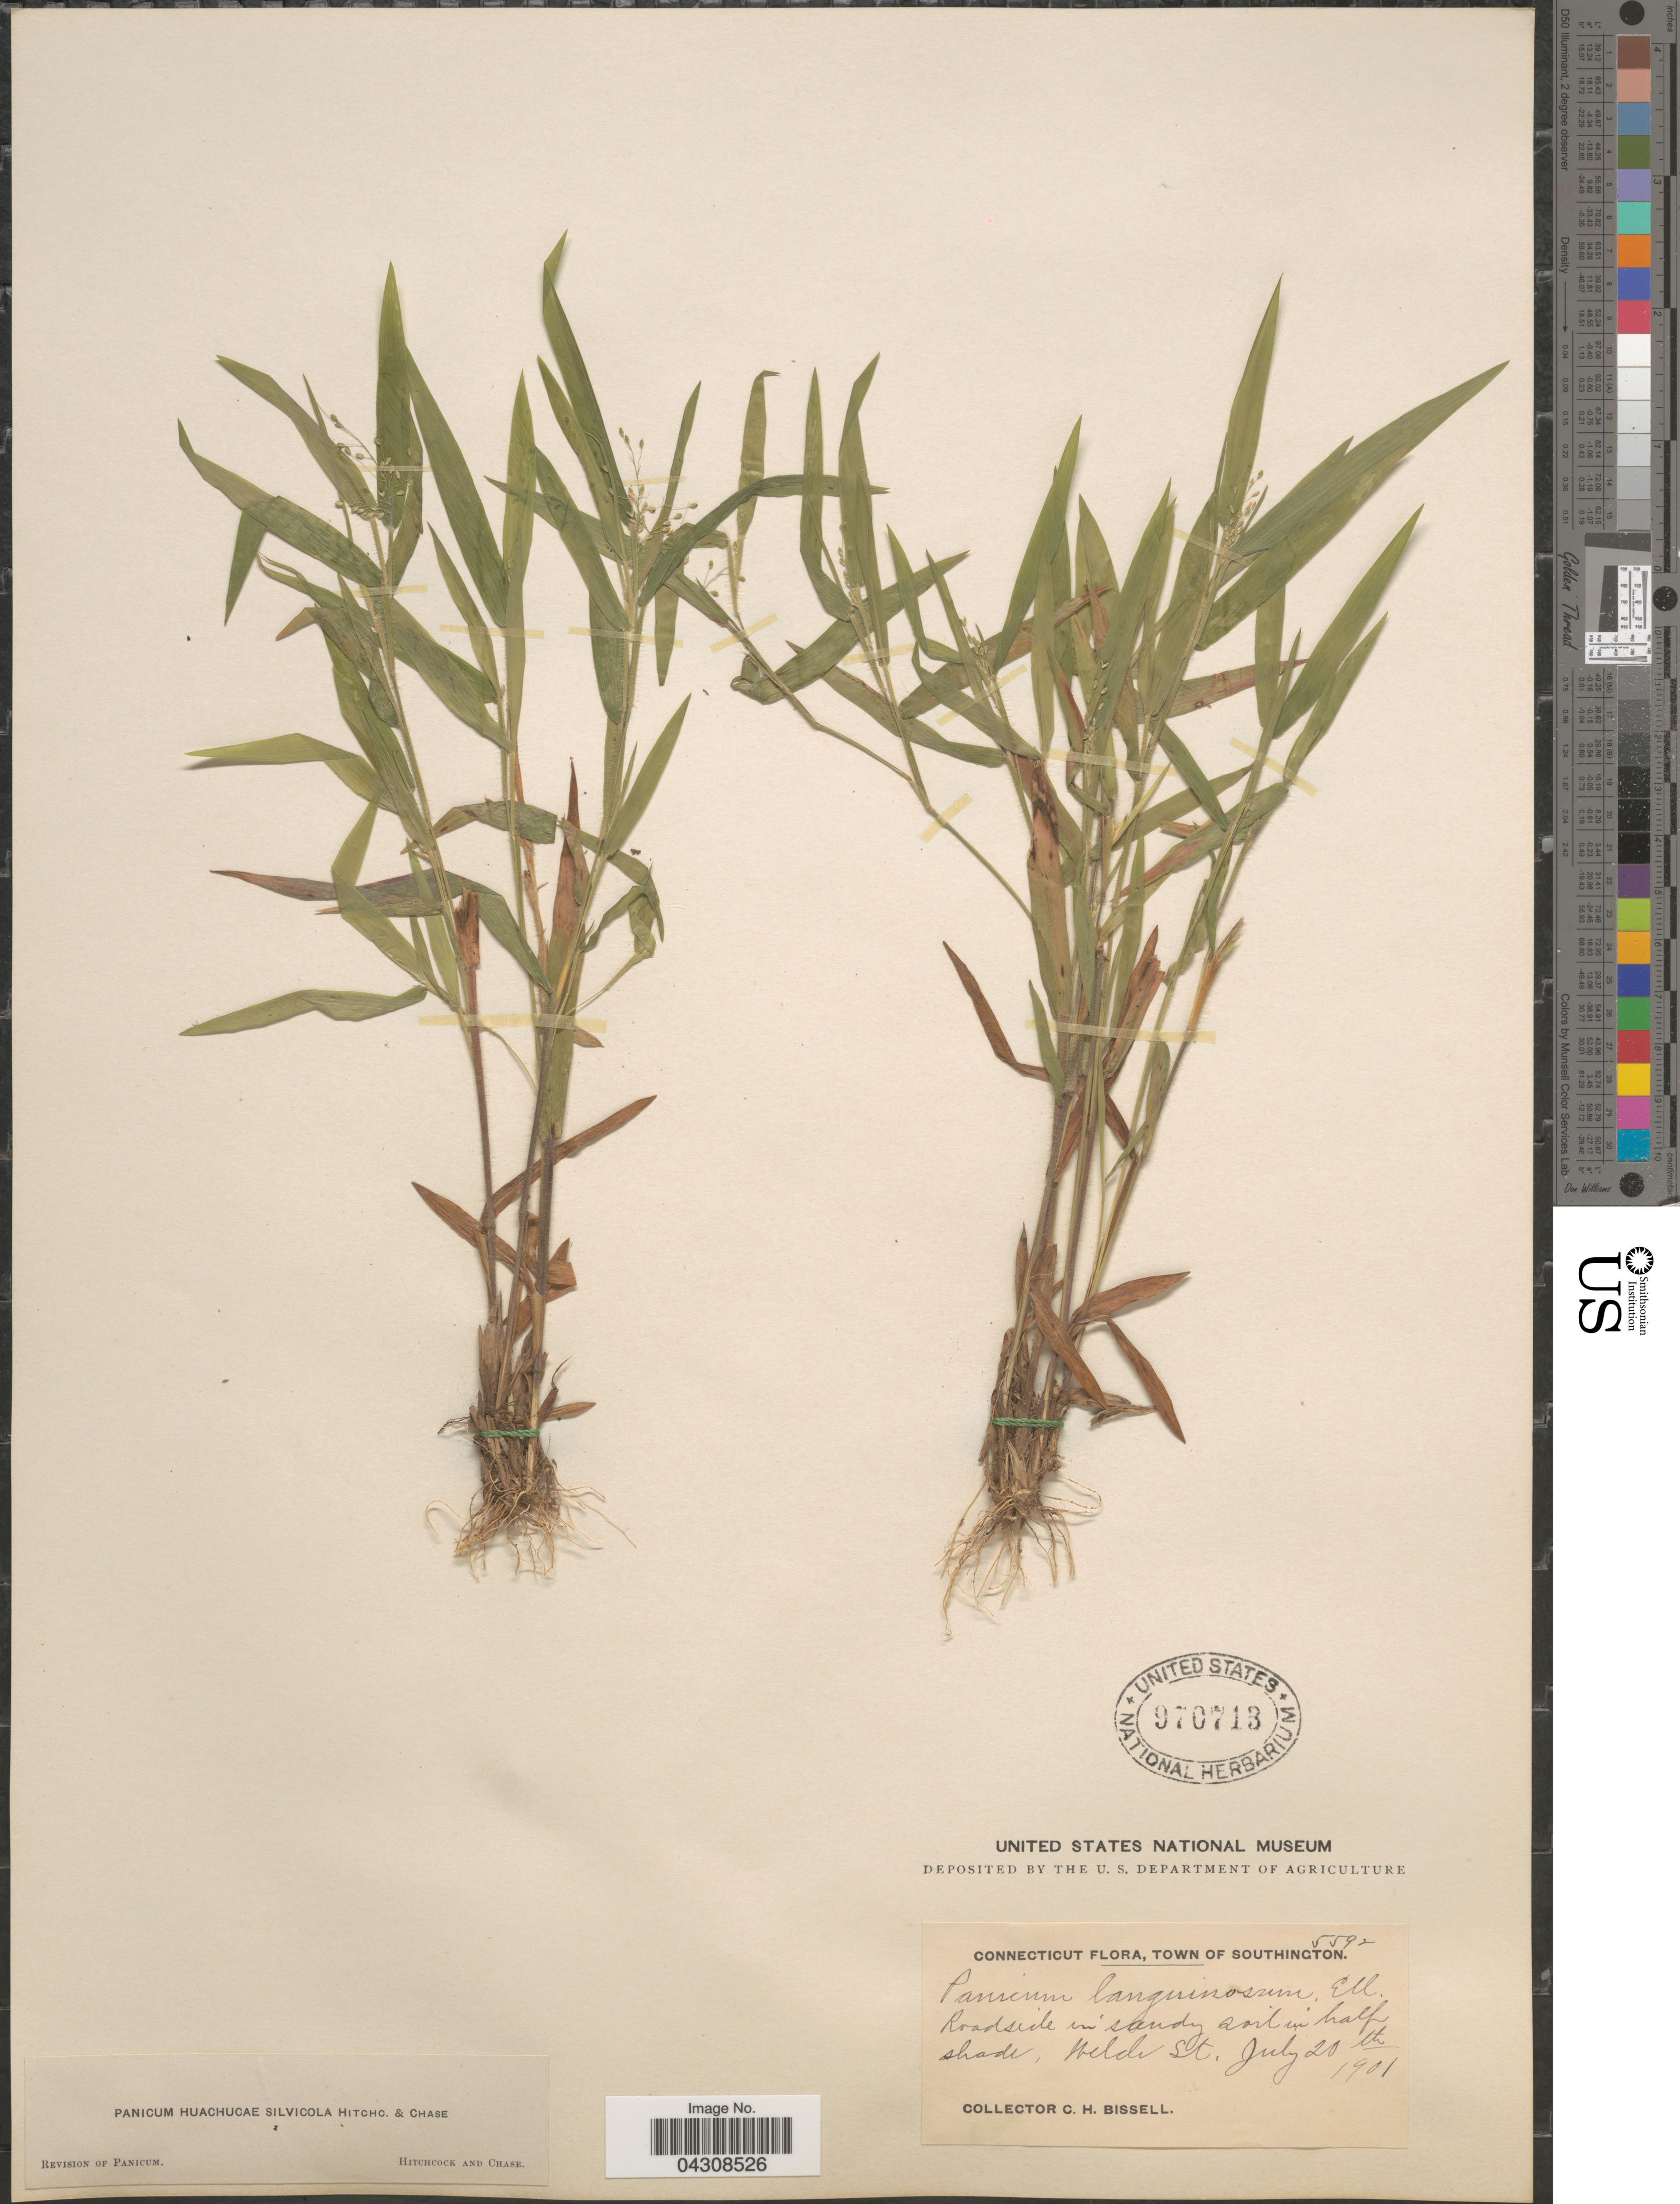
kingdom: Plantae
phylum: Tracheophyta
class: Liliopsida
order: Poales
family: Poaceae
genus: Dichanthelium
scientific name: Dichanthelium acuminatum var. acuminatum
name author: (Sw.) Gould & C.A. Clark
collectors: C. Bissell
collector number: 5592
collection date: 1901-07-20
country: United States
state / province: Connecticut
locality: Town of Southington. Roadside in sandy soil in half shade, Welde St.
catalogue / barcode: US 970713